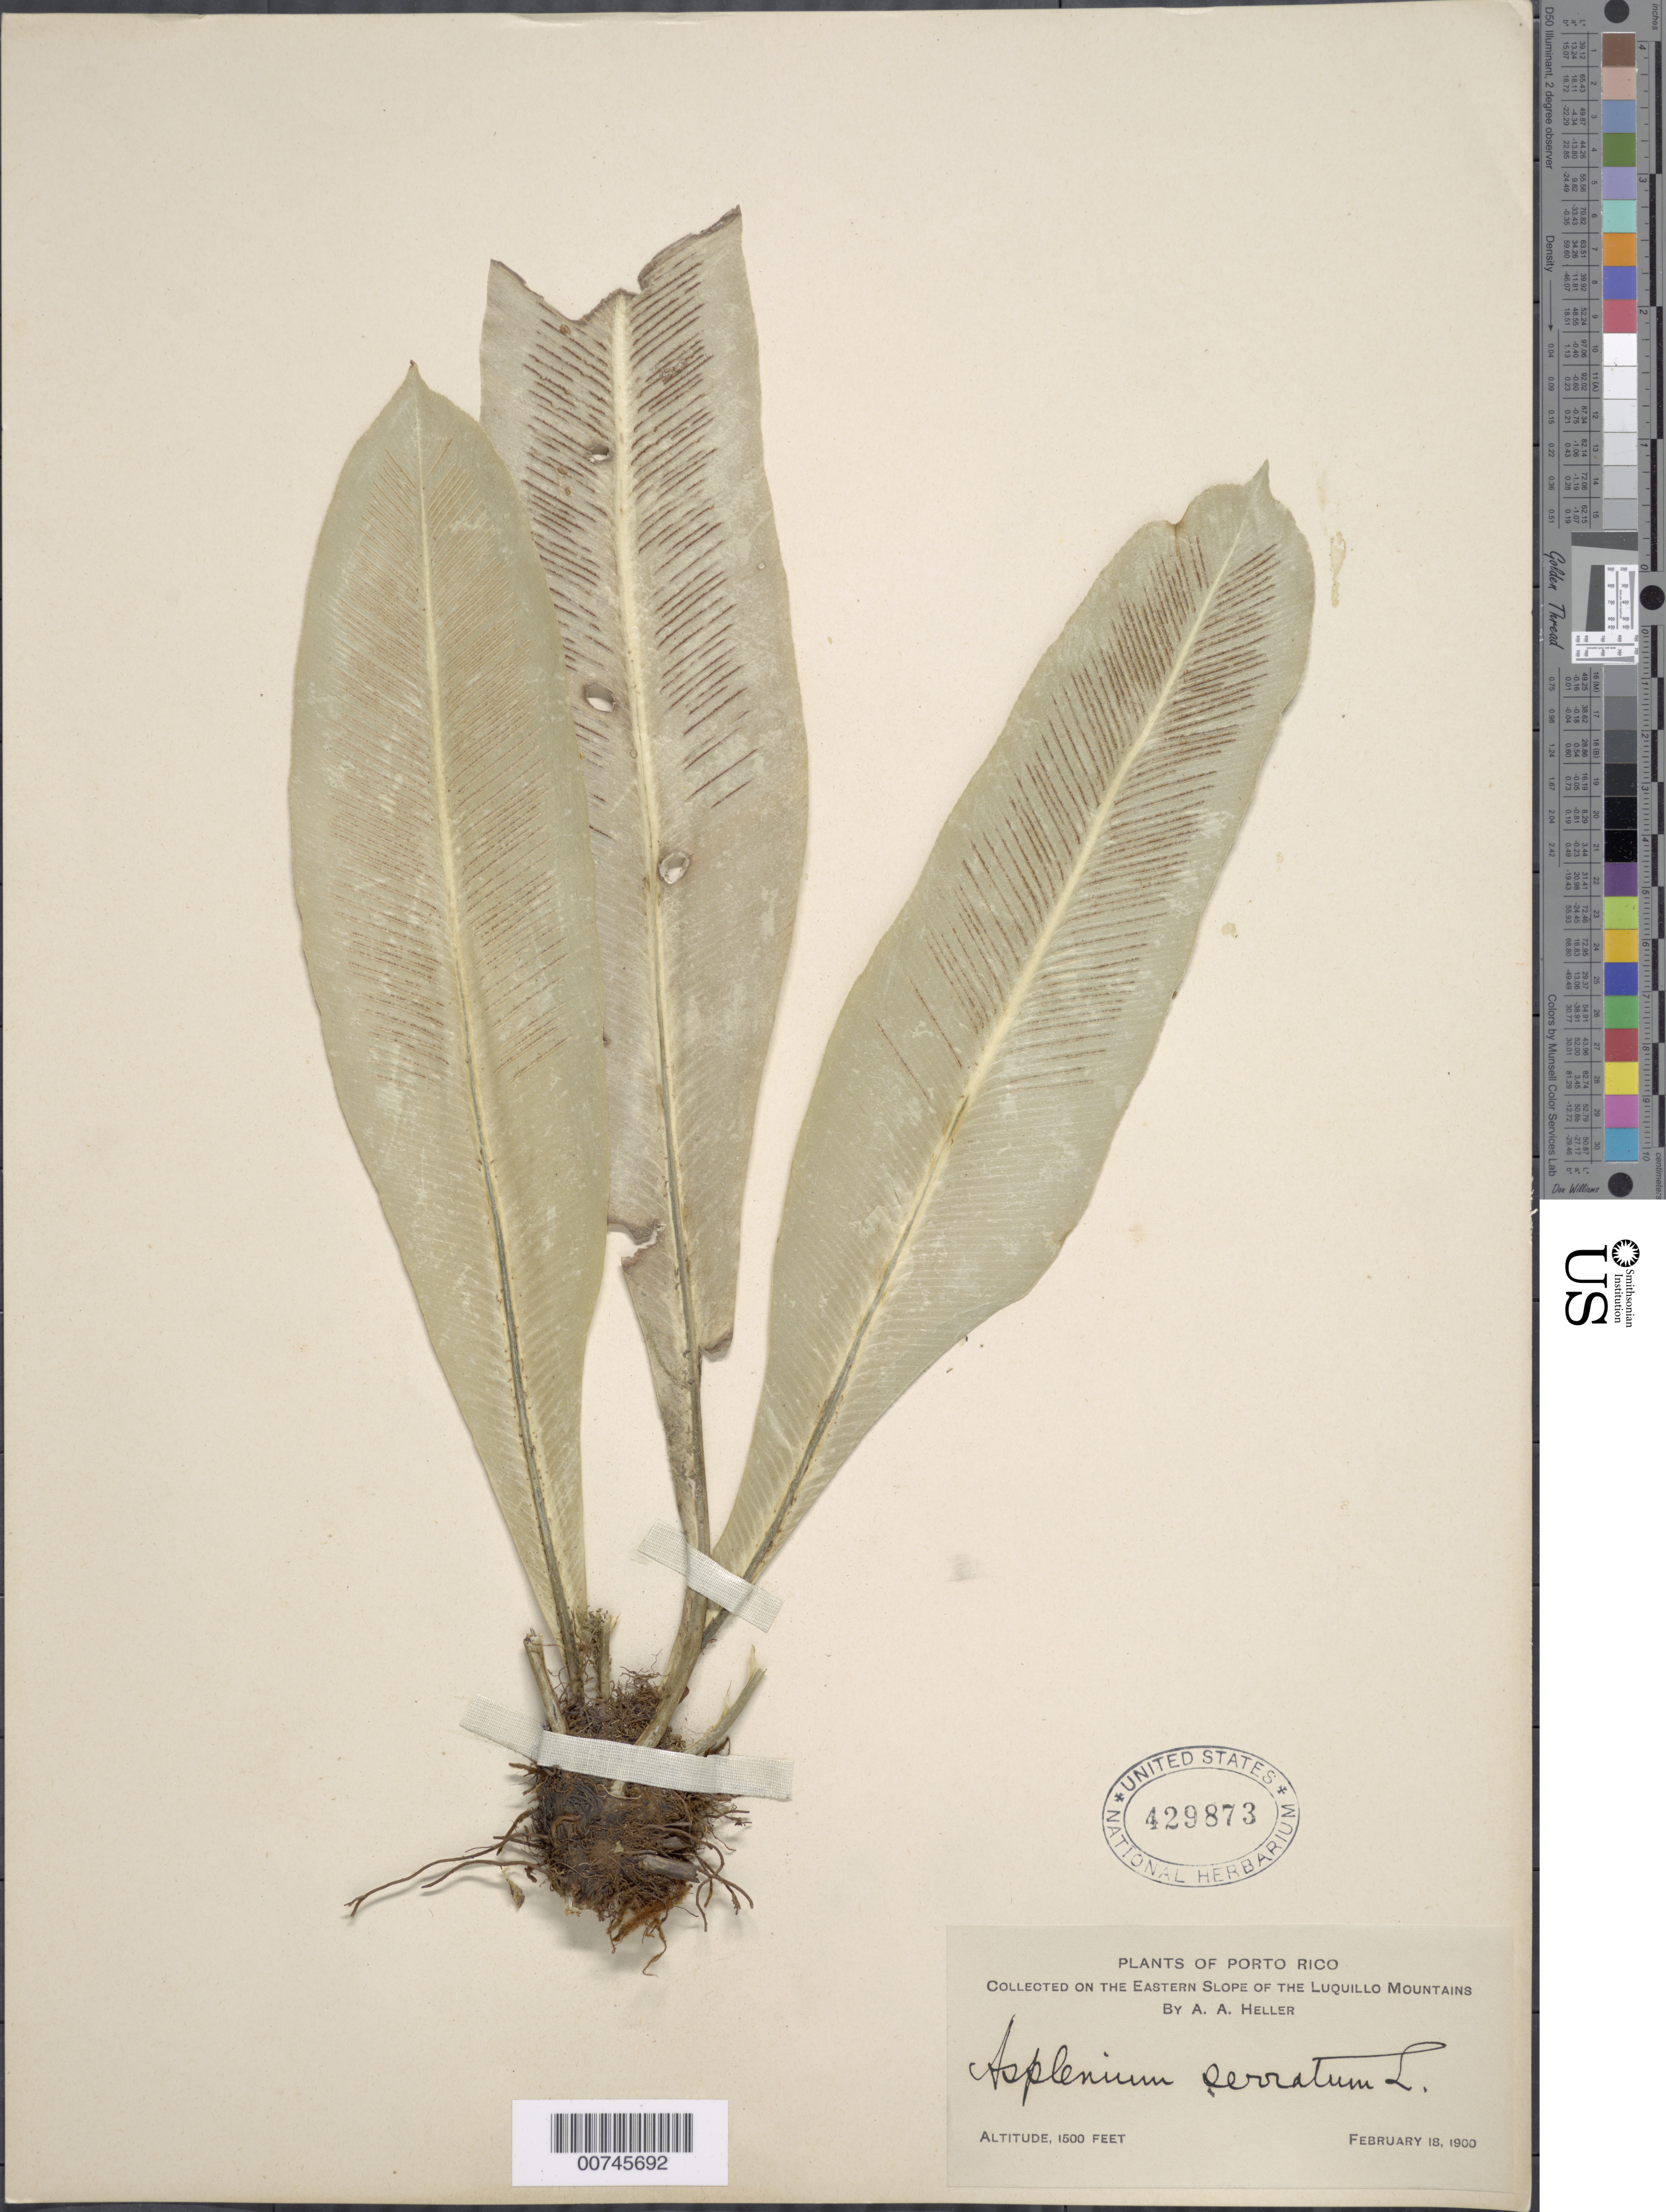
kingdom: Plantae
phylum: Tracheophyta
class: Polypodiopsida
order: Polypodiales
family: Aspleniaceae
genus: Asplenium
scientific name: Asplenium serratum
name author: L.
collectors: A. A. Heller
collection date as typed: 18 Feb 1900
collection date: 1900-02-18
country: Puerto Rico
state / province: Luquillo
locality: Eastern slope of the Luquillo Mountains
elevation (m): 457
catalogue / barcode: US 429873